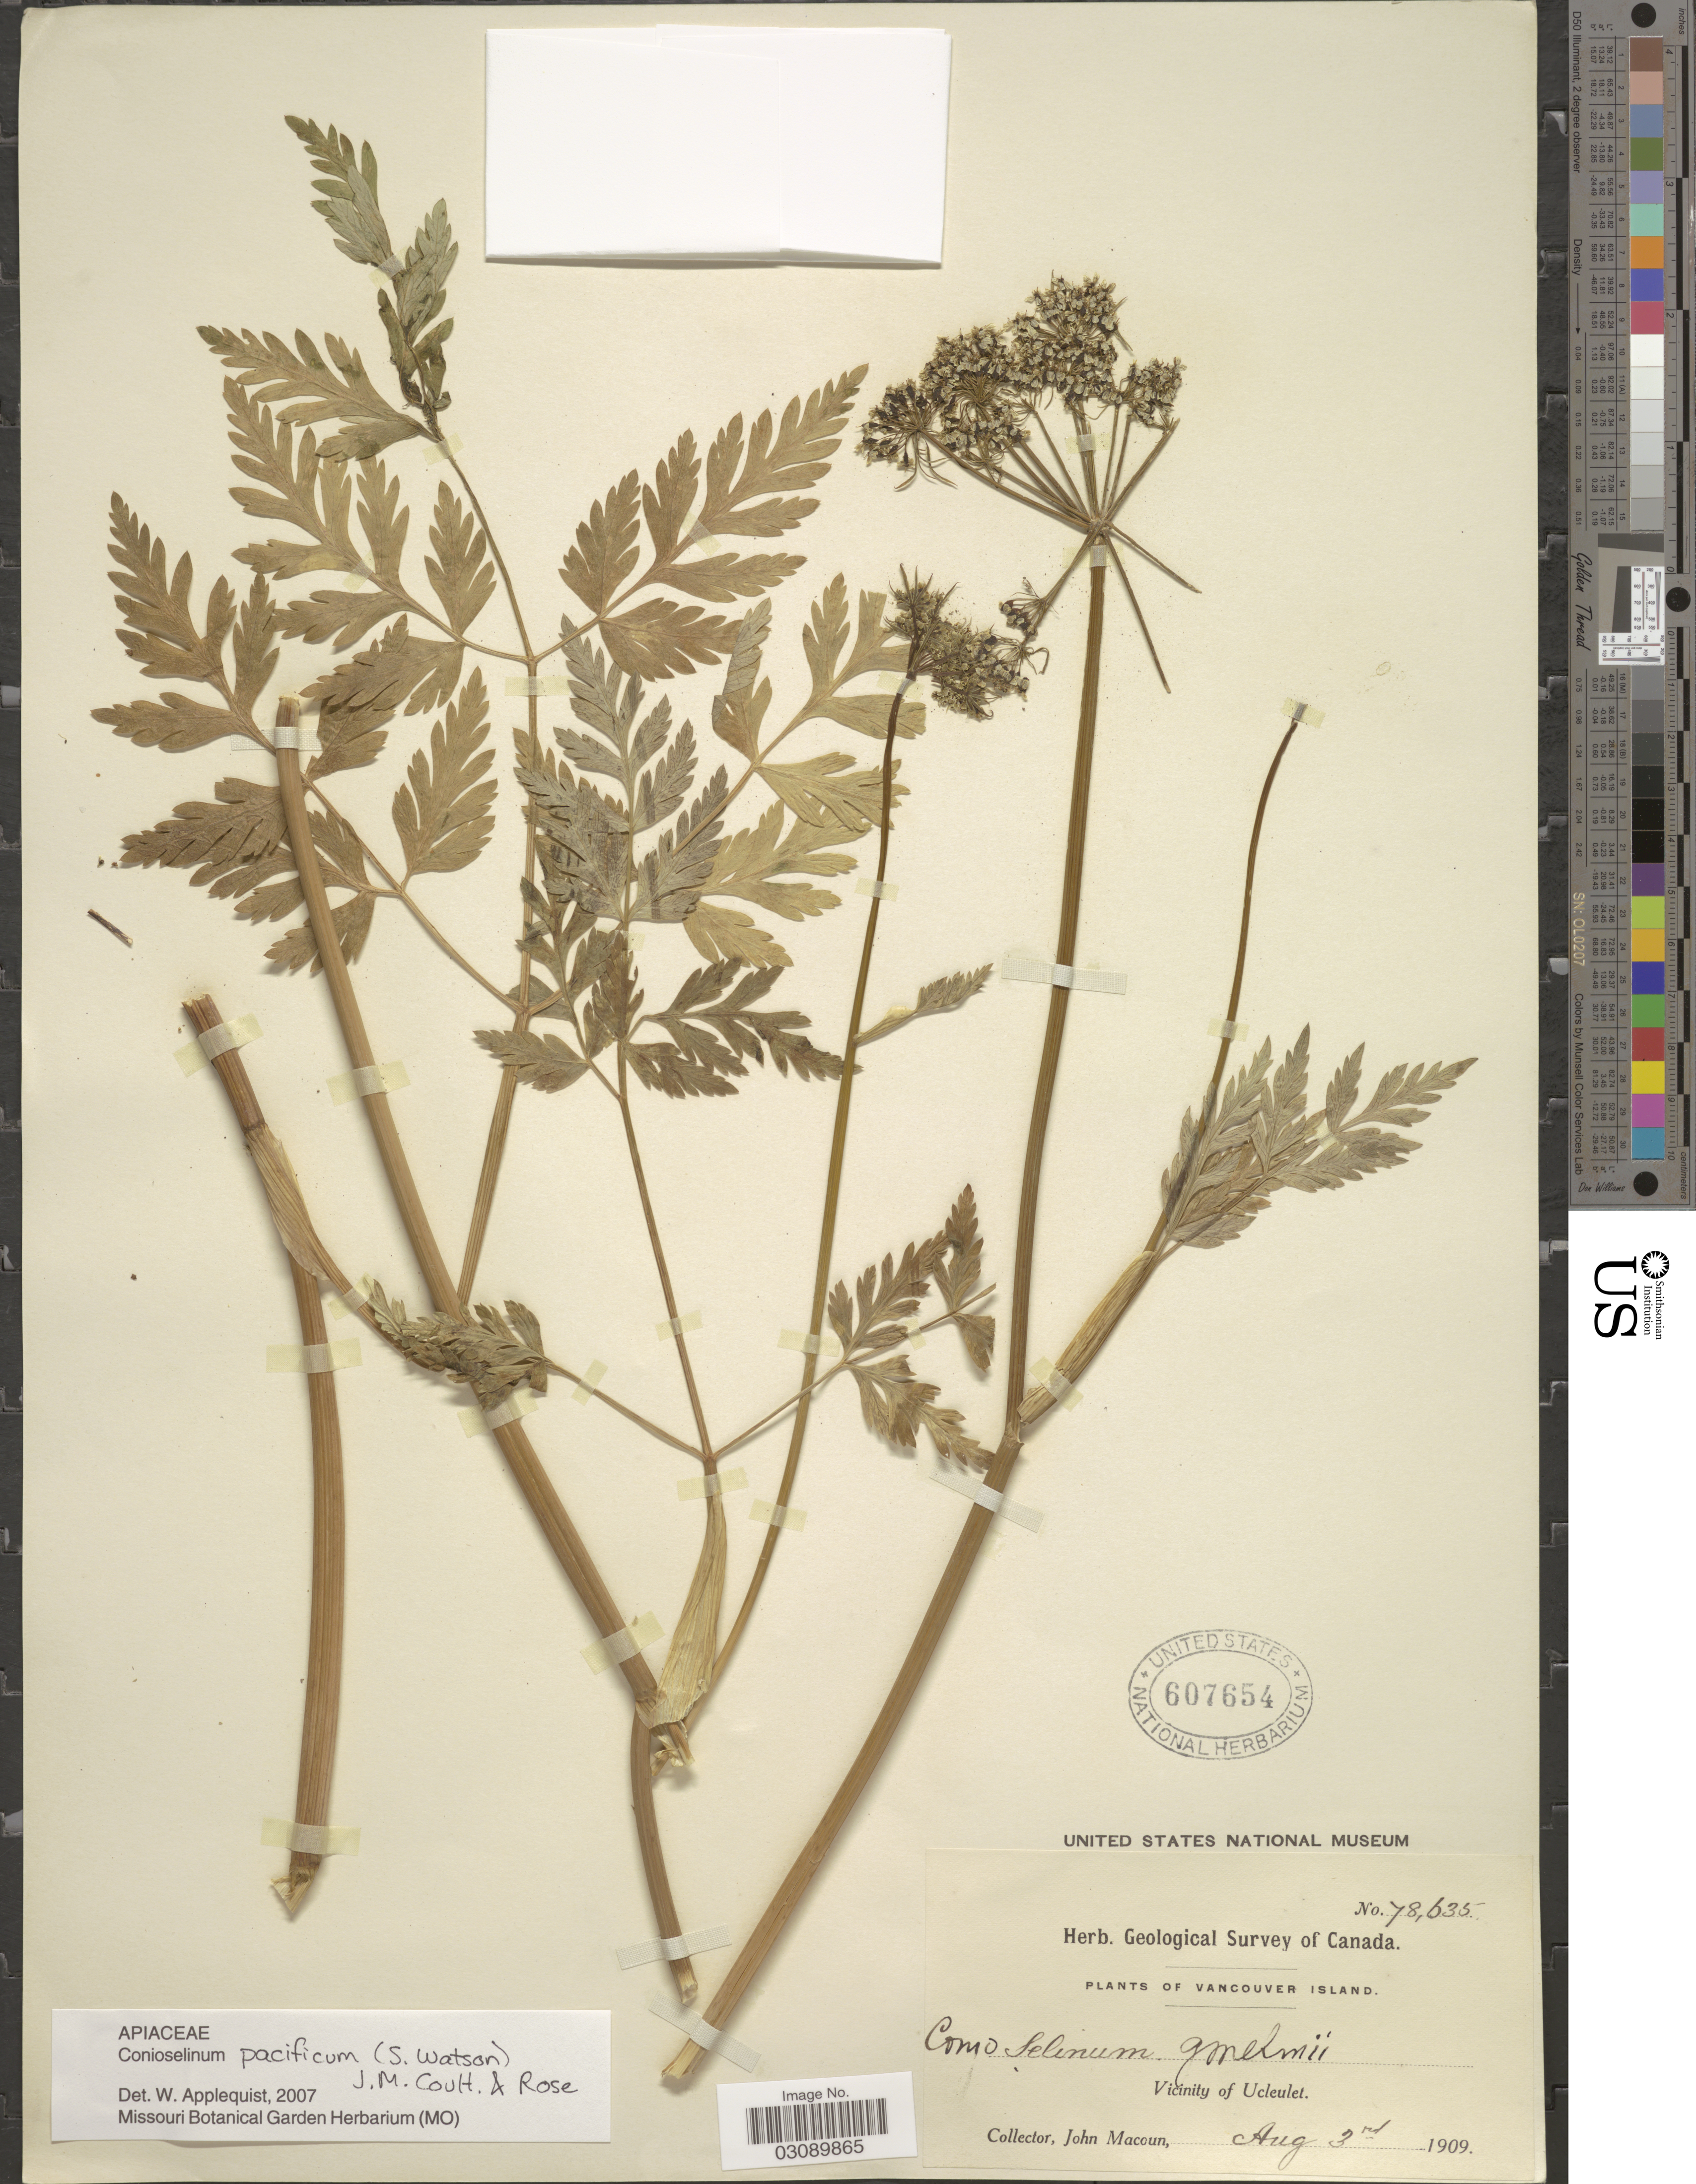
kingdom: Plantae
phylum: Tracheophyta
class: Magnoliopsida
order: Apiales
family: Apiaceae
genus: Conioselinum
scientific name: Conioselinum pacificum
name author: (S. Watson) J.M. Coult. & Rose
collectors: J. Macoun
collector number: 78635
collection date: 1909-08-03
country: Canada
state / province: British Columbia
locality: Vancouver Island. Vicinity of Ucleulet.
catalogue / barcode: US 607654